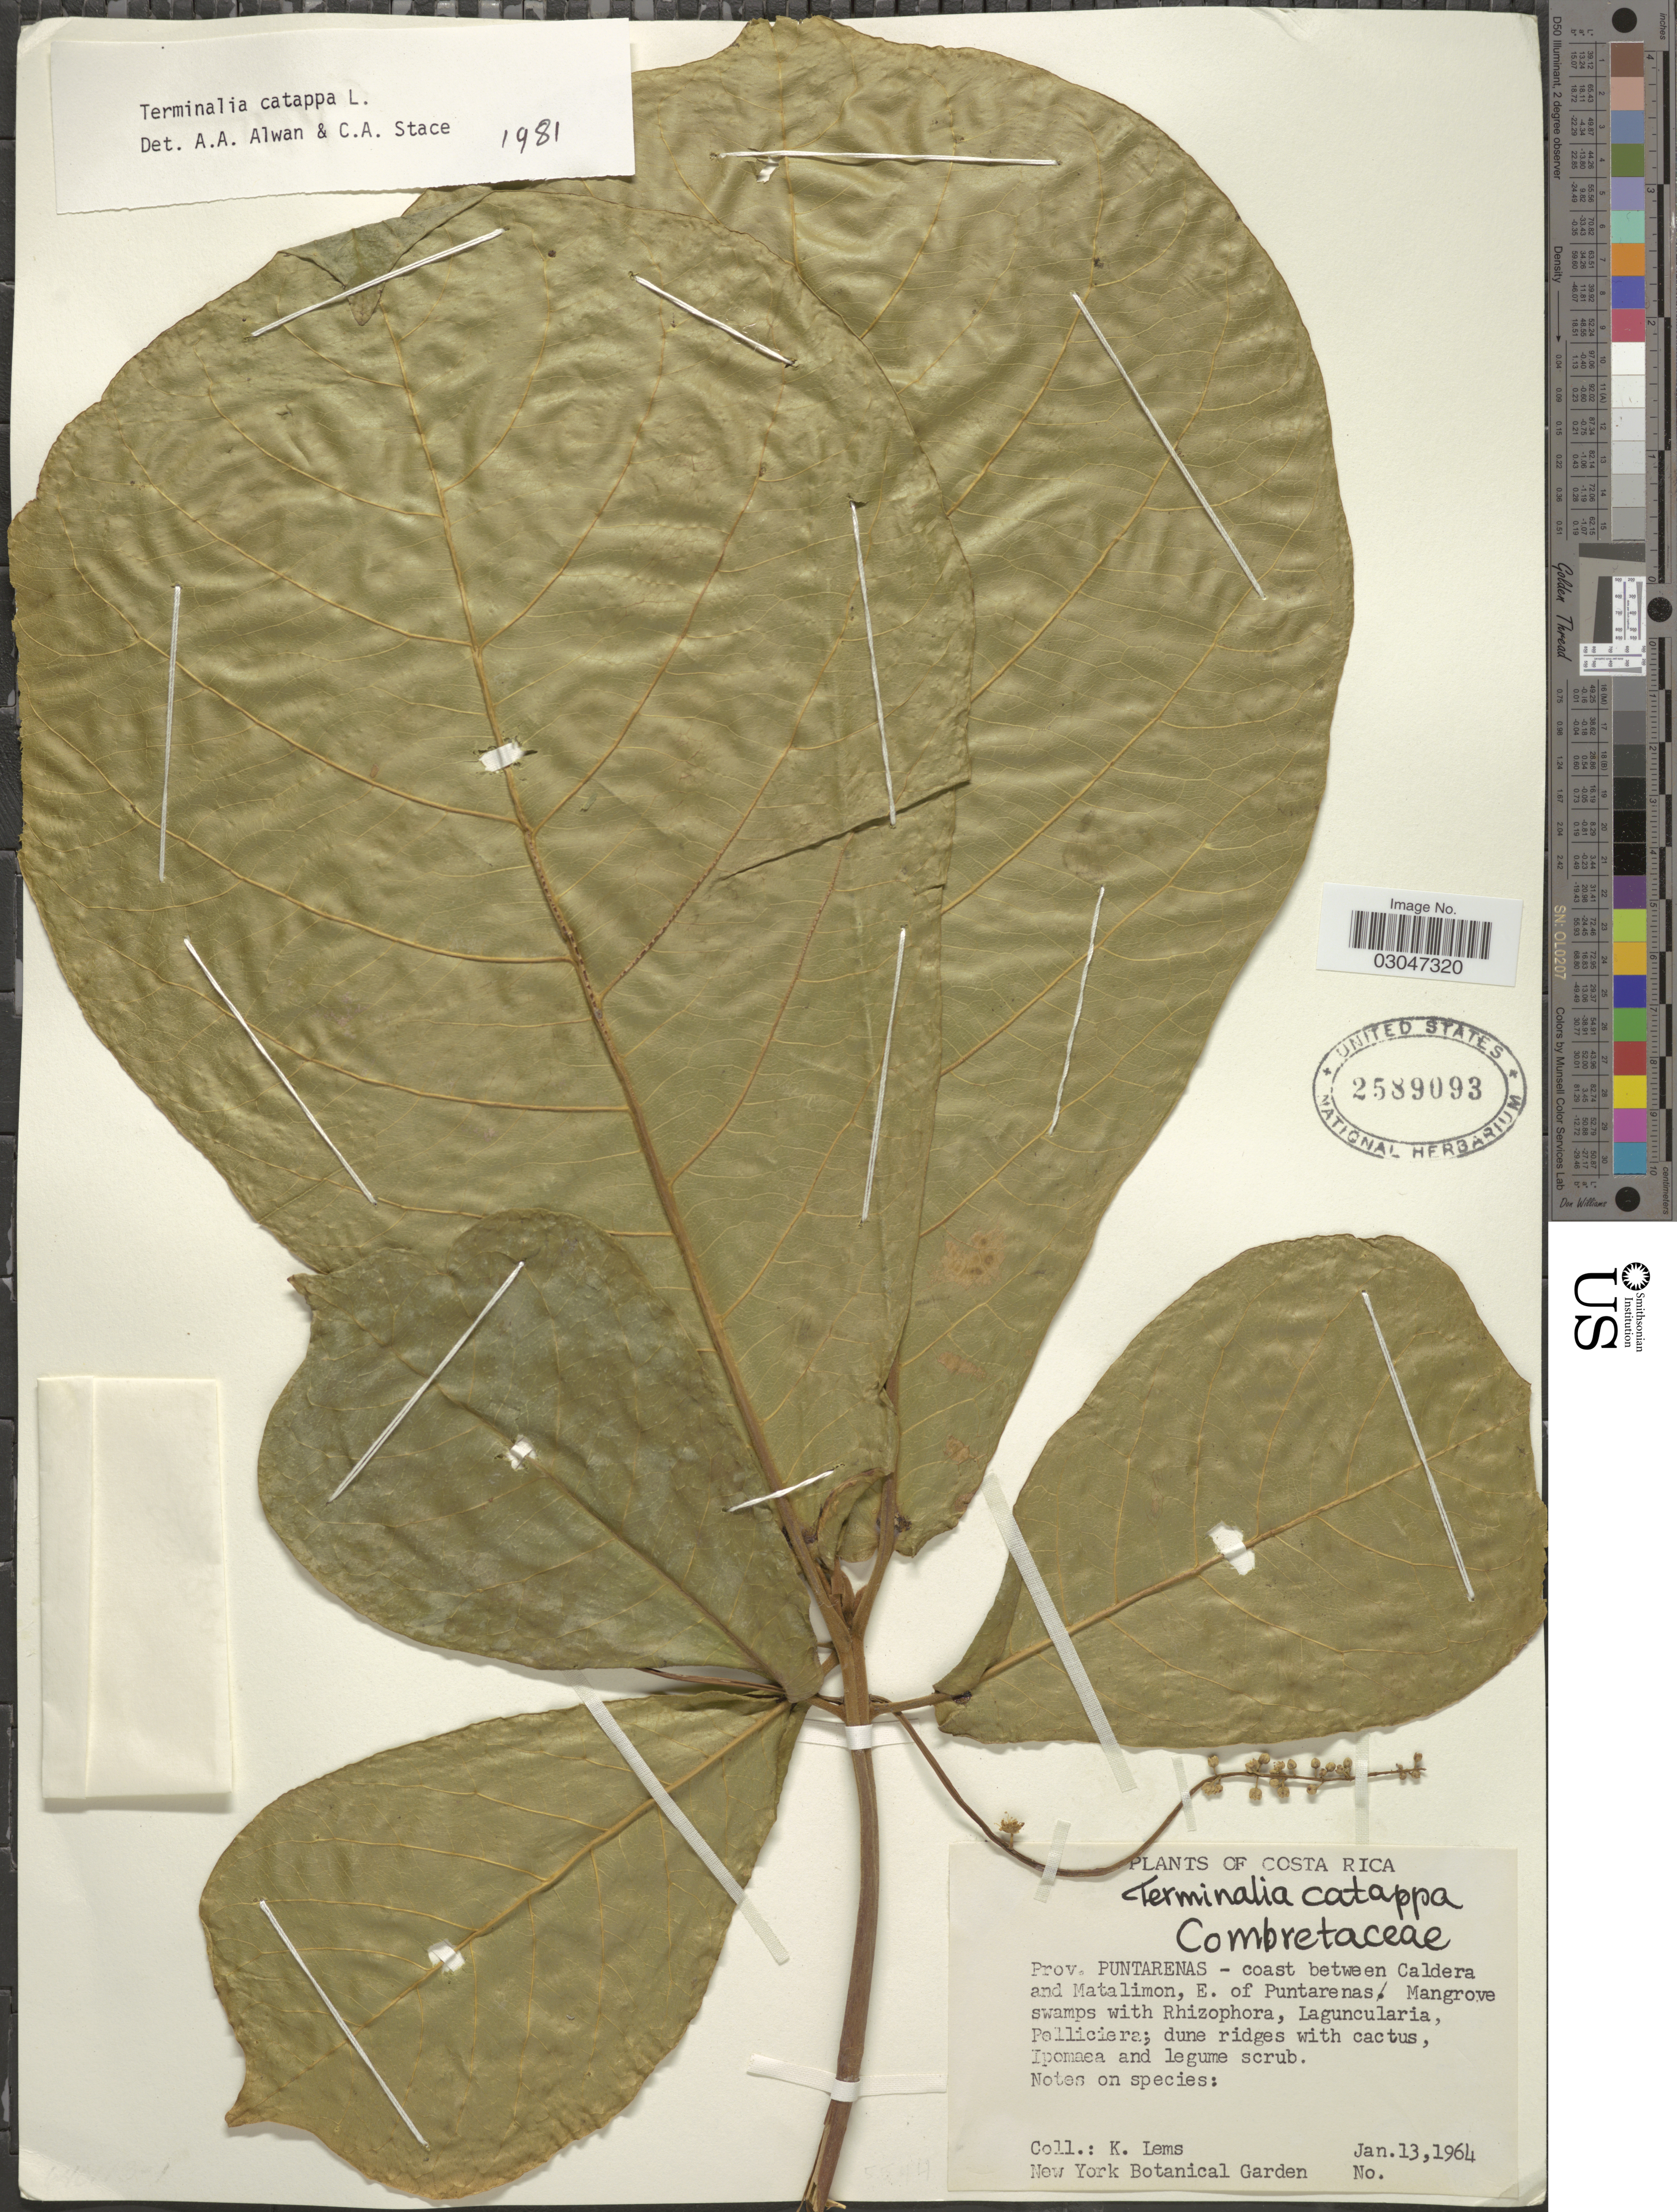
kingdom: Plantae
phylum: Tracheophyta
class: Magnoliopsida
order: Myrtales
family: Combretaceae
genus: Terminalia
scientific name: Terminalia catappa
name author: L.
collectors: K. Lems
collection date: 1964-01-13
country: Costa Rica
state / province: Puntarenas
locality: Coast between Caldera and Matalimon, E. of Puntarenas.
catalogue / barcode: US 2589093